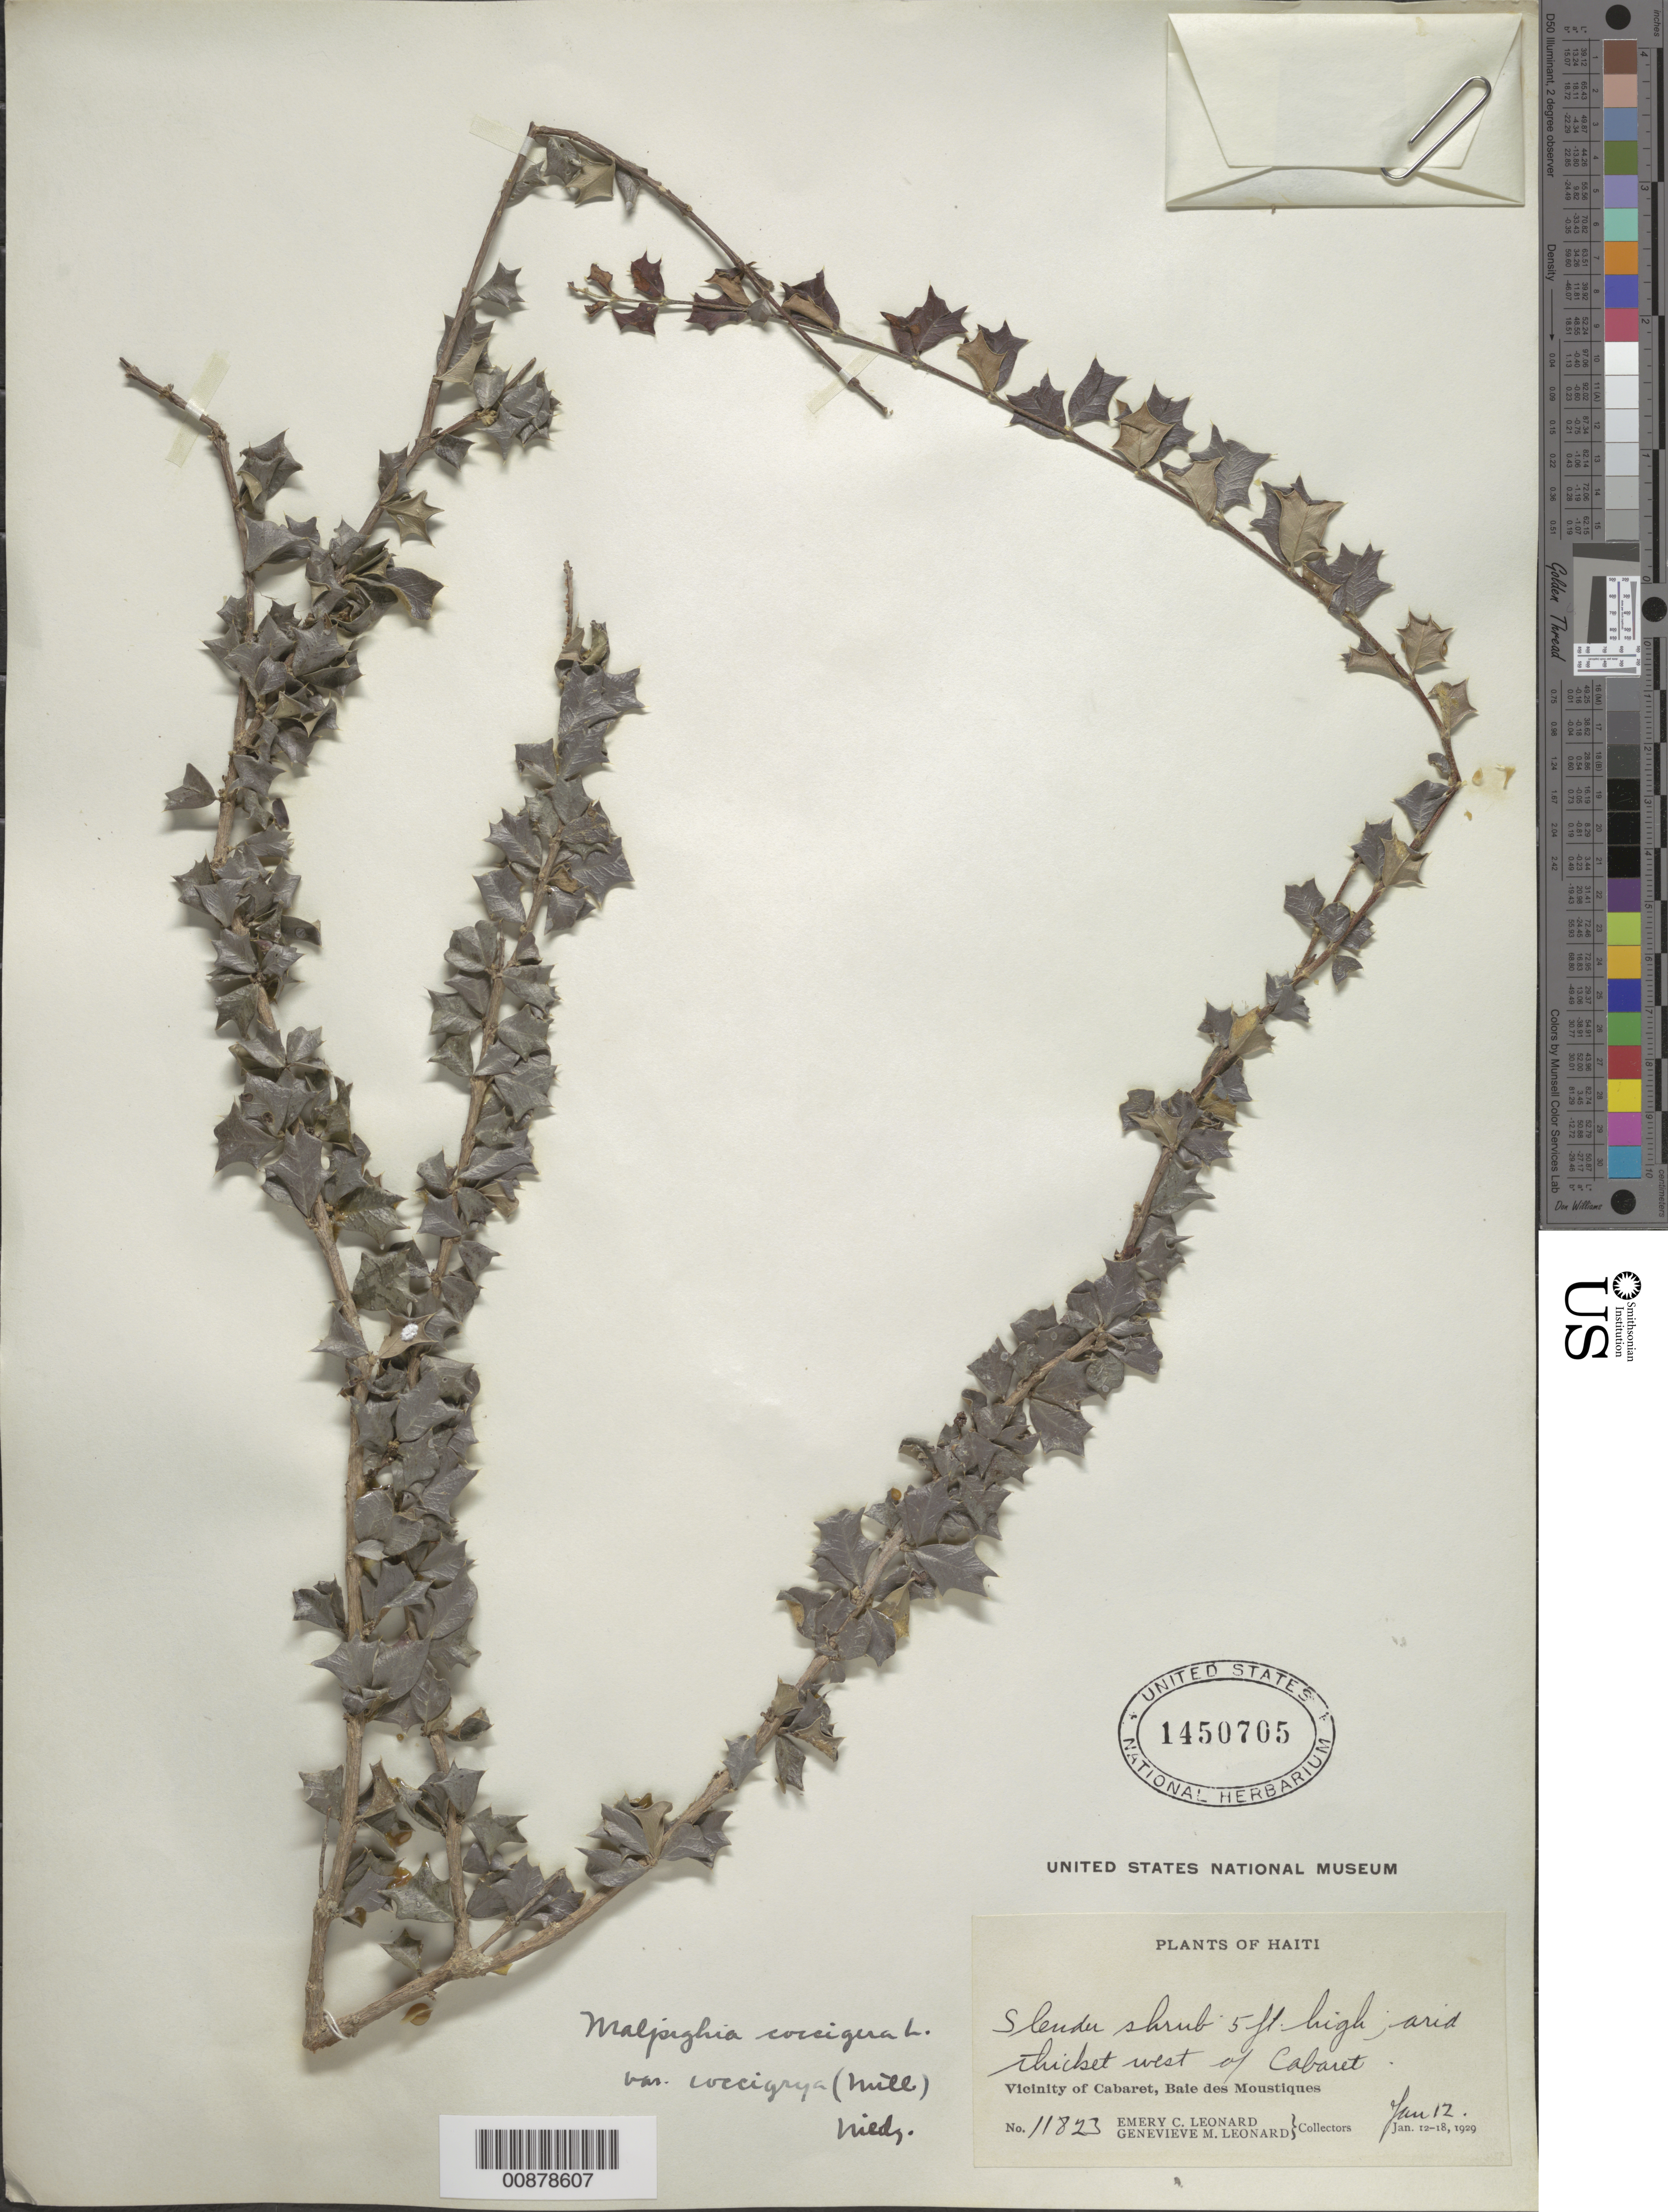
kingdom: Plantae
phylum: Tracheophyta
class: Magnoliopsida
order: Malpighiales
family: Malpighiaceae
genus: Malpighia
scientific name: Malpighia coccigera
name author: L.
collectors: E. C. Leonard & G. M. Leonard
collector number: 11823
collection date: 1929-01-12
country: Haiti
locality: Arid thicket west of Cabaret. Vicinity of Cabaret, Baie des Moustiques.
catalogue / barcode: US 1450705